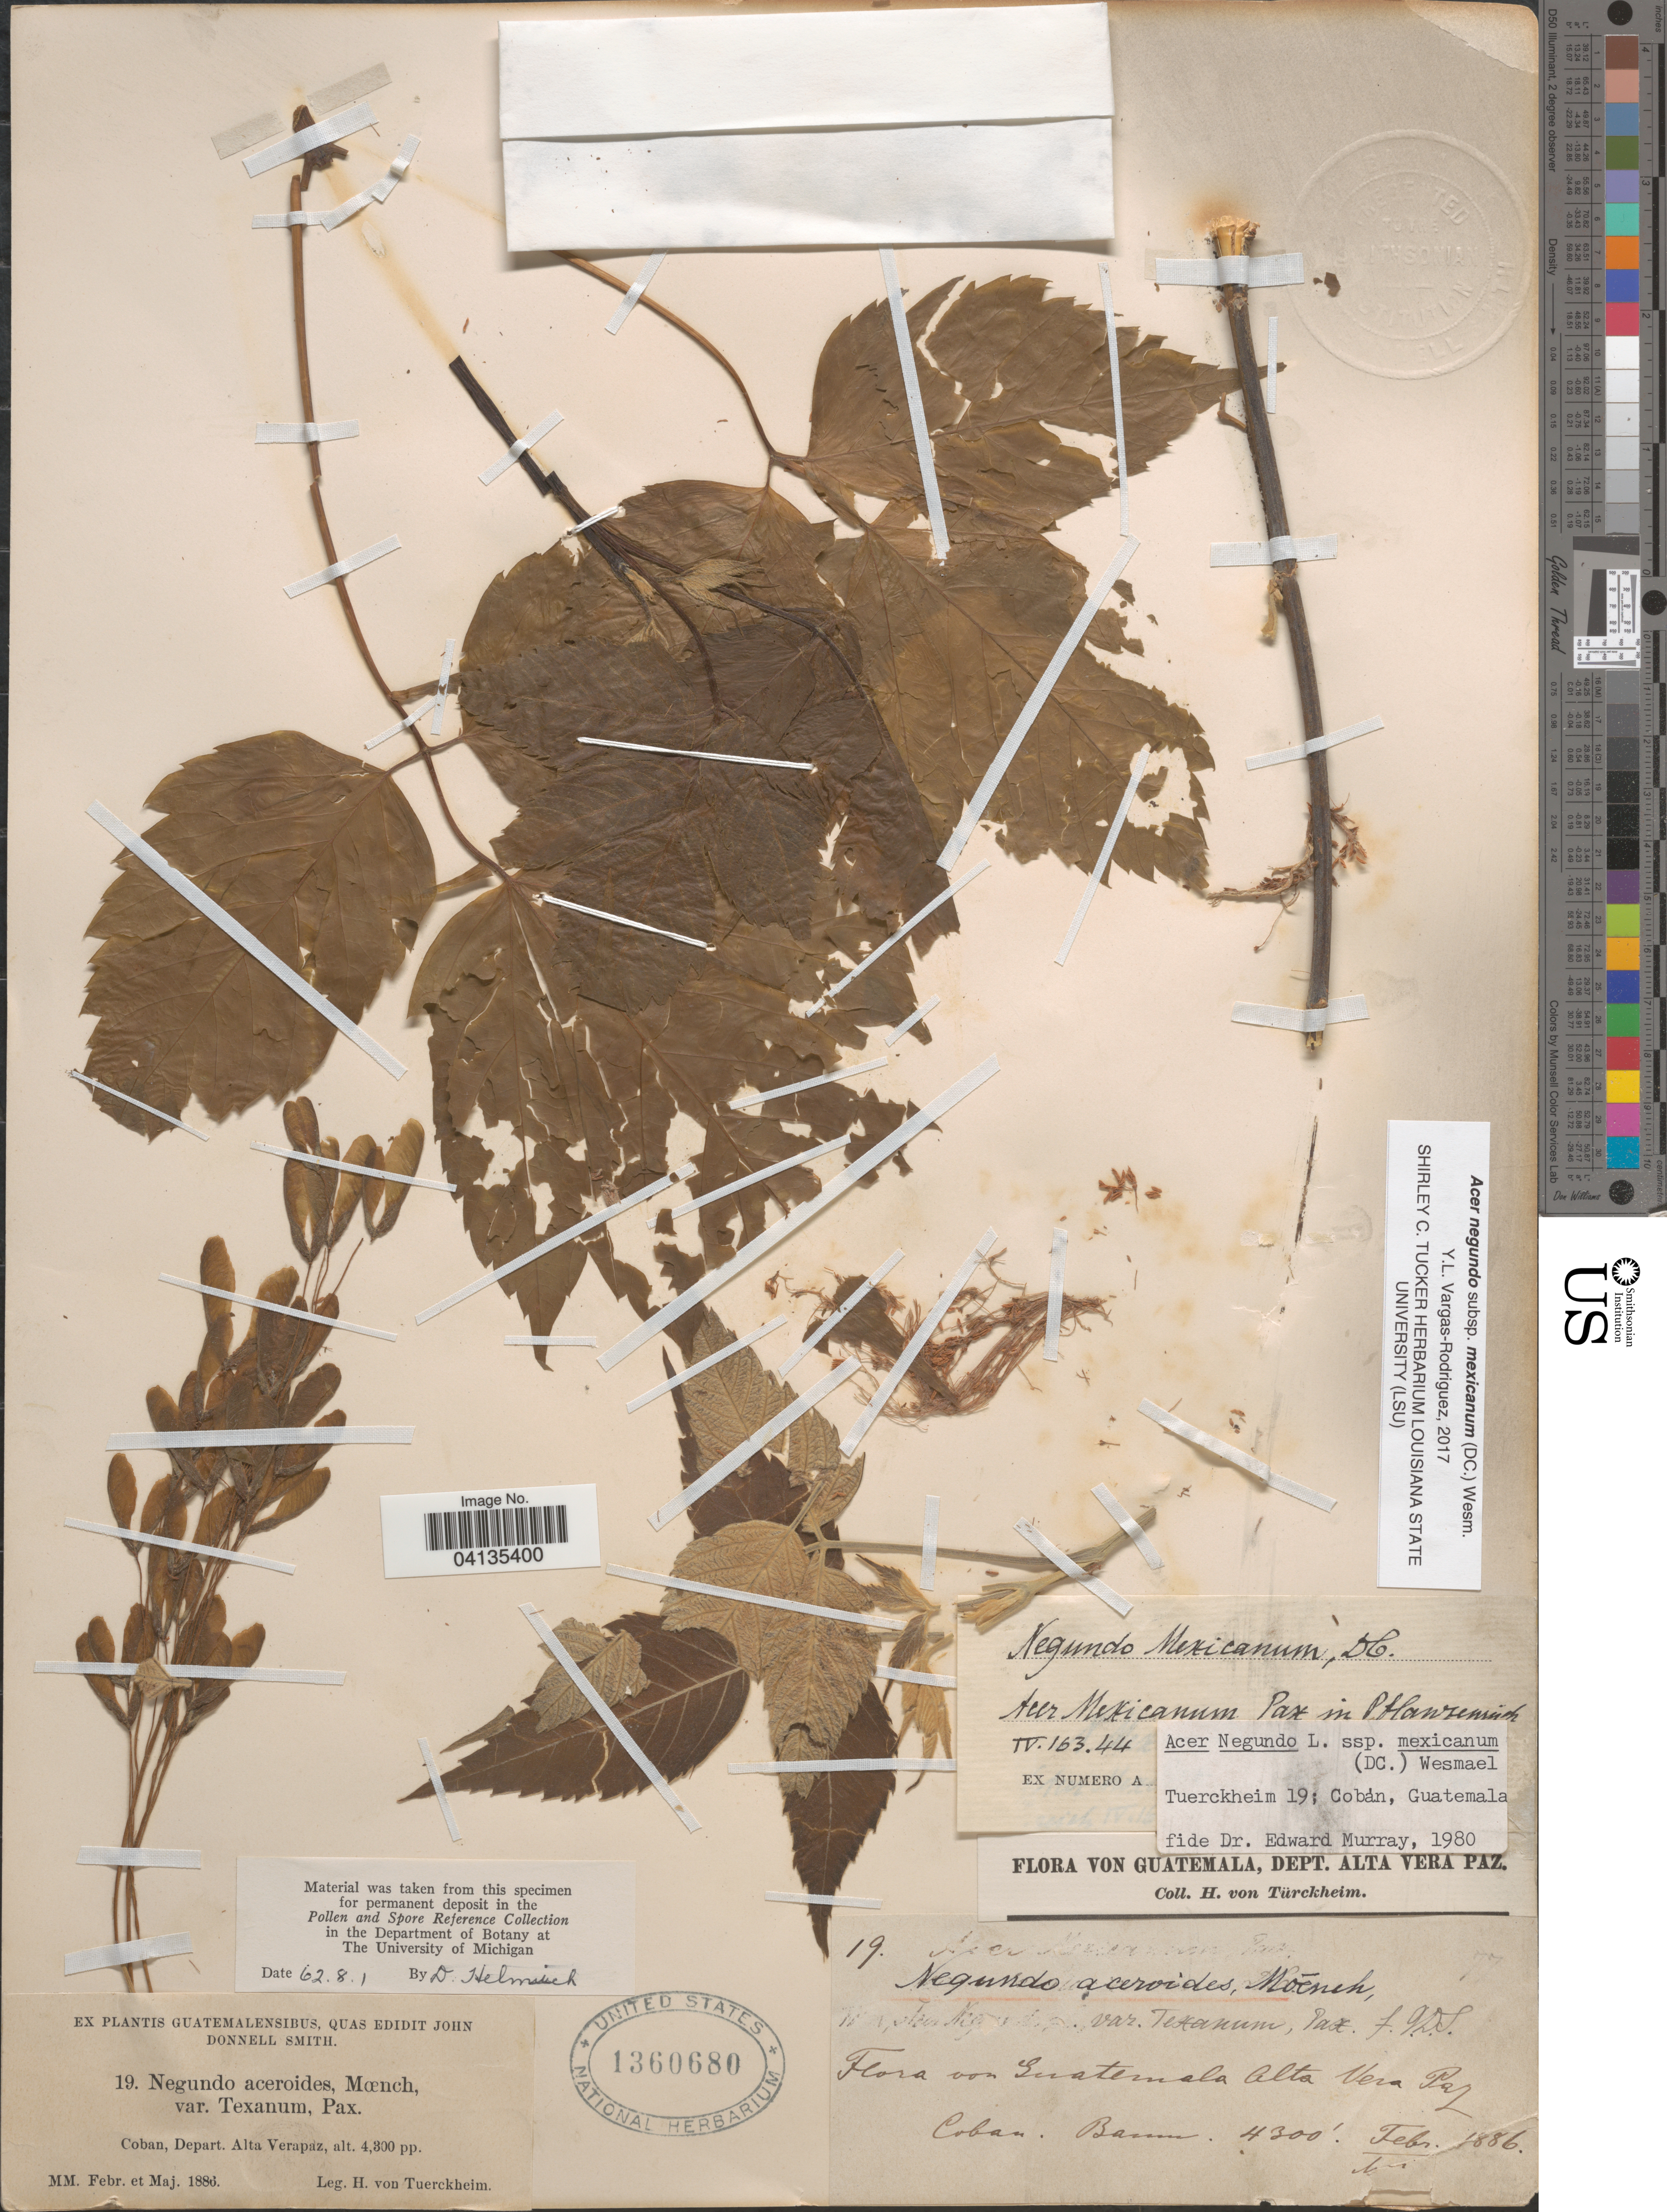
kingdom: Plantae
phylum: Tracheophyta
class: Magnoliopsida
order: Sapindales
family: Sapindaceae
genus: Acer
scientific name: Acer negundo subsp. mexicanum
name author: (DC.) Wesm.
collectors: H. von Tuerckheim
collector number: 19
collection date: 1886-02/1886-05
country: Guatemala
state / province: Alta Verapaz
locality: Coban, Depart. Alta Verapaz.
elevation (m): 1311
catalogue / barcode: US 1360680